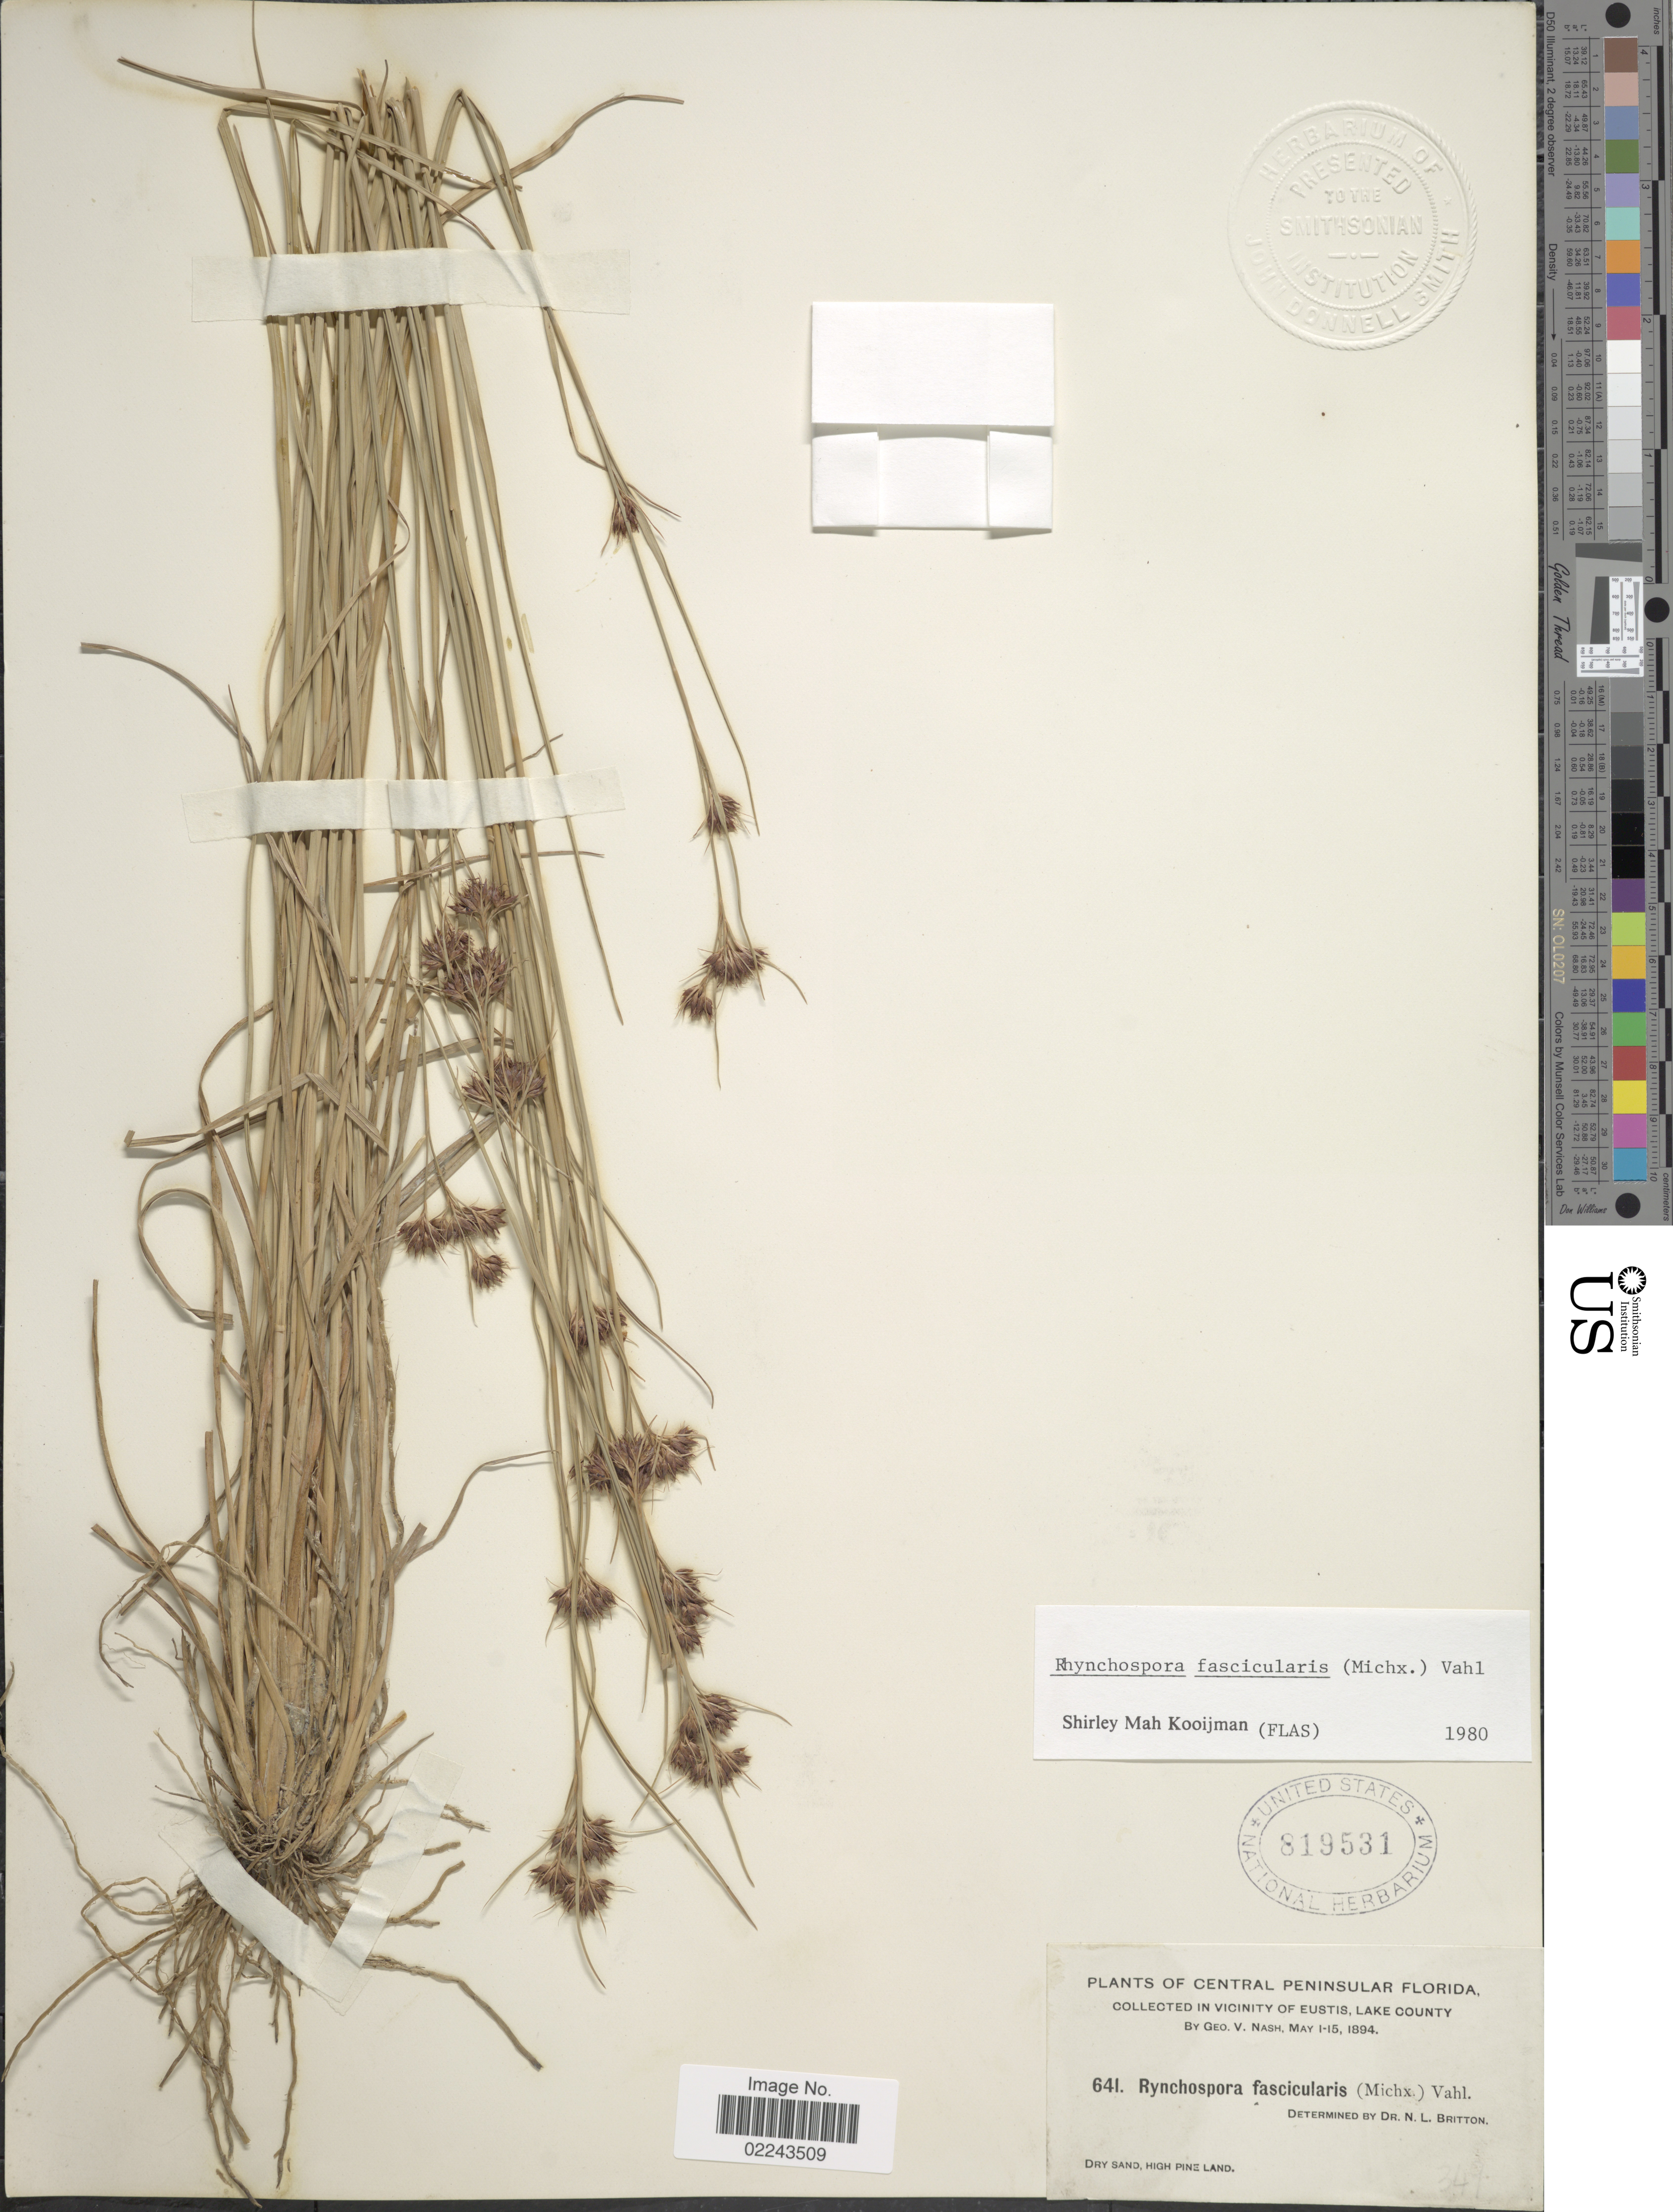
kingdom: Plantae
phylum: Tracheophyta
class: Liliopsida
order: Poales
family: Cyperaceae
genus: Rhynchospora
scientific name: Rhynchospora fascicularis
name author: (Michx.) Vahl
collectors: G. V. Nash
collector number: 641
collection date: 1894-05-01/1894-05-15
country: United States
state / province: Florida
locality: Central Peninsular Florida, Vicinity of Eustis, Lake County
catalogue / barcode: US 819531